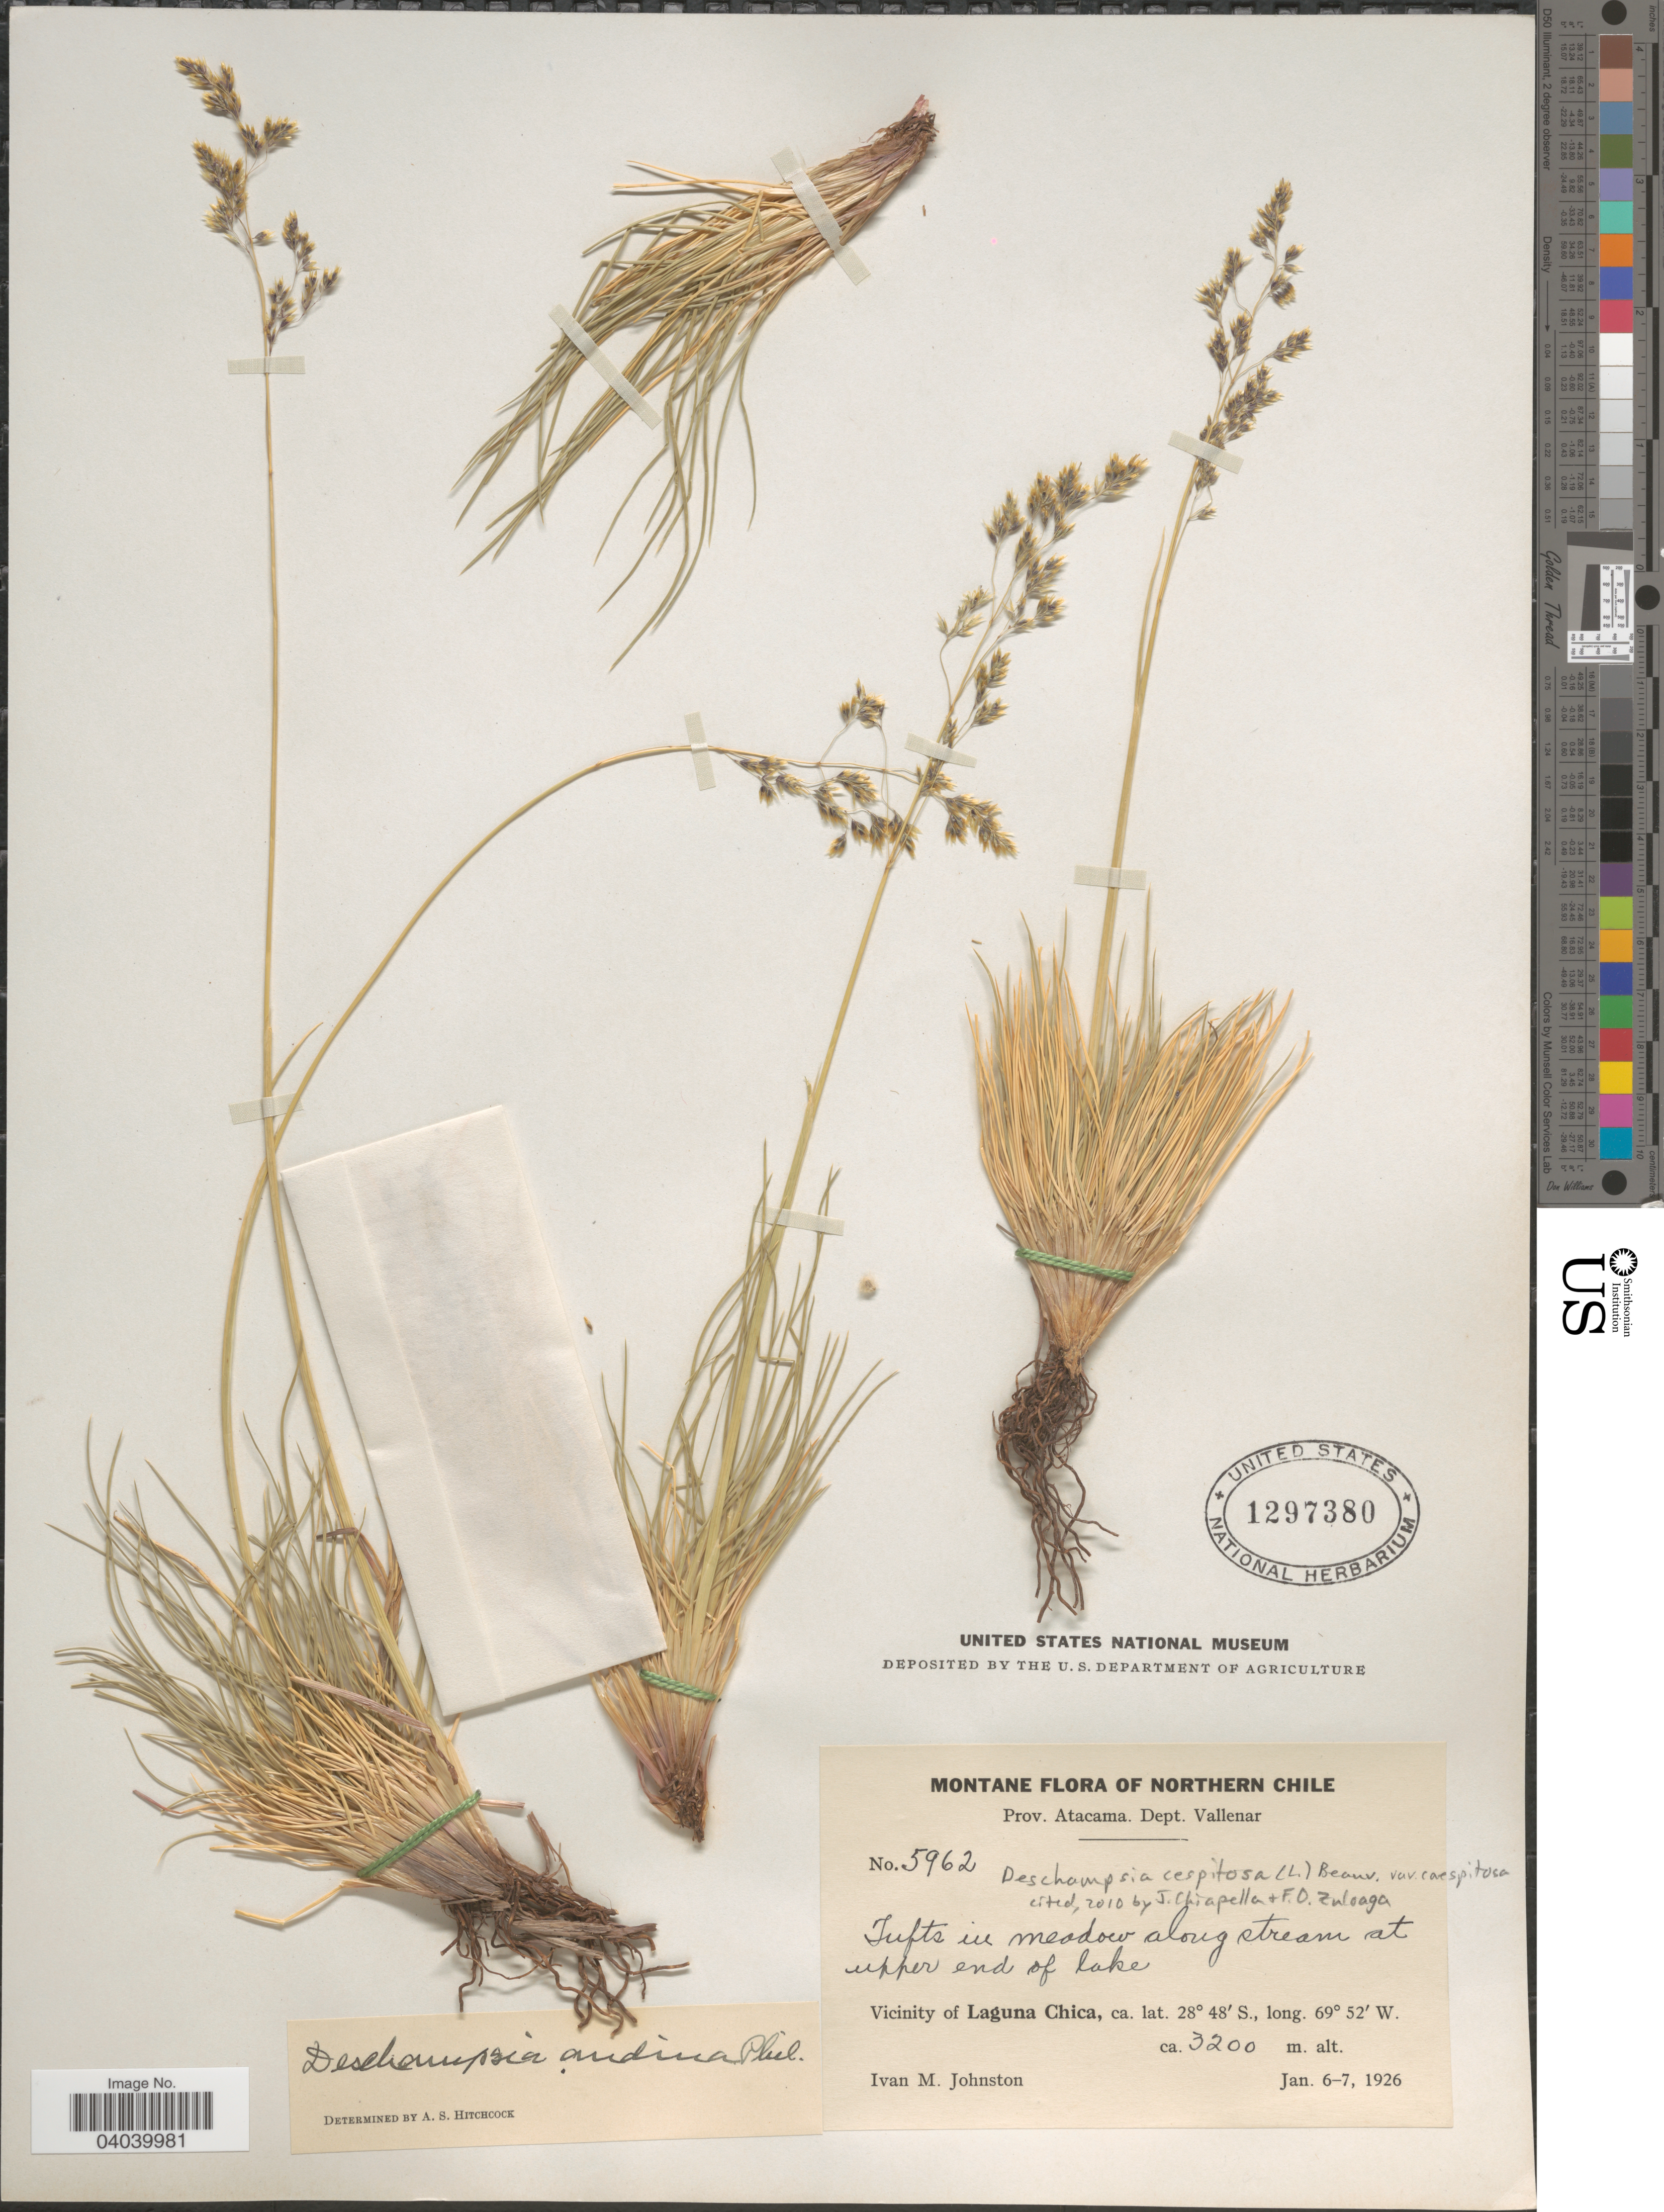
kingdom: Plantae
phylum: Tracheophyta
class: Liliopsida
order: Poales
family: Poaceae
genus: Deschampsia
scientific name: Deschampsia cespitosa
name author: (L.) P. Beauv.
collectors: I.M. Johnston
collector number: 5962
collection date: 1926-01-06/1926-01-07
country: Chile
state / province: Atacama (III)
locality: Northern Chile. Dept. Vallenar. Vicinity of Laguna Chica.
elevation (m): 3200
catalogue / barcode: US 1297380